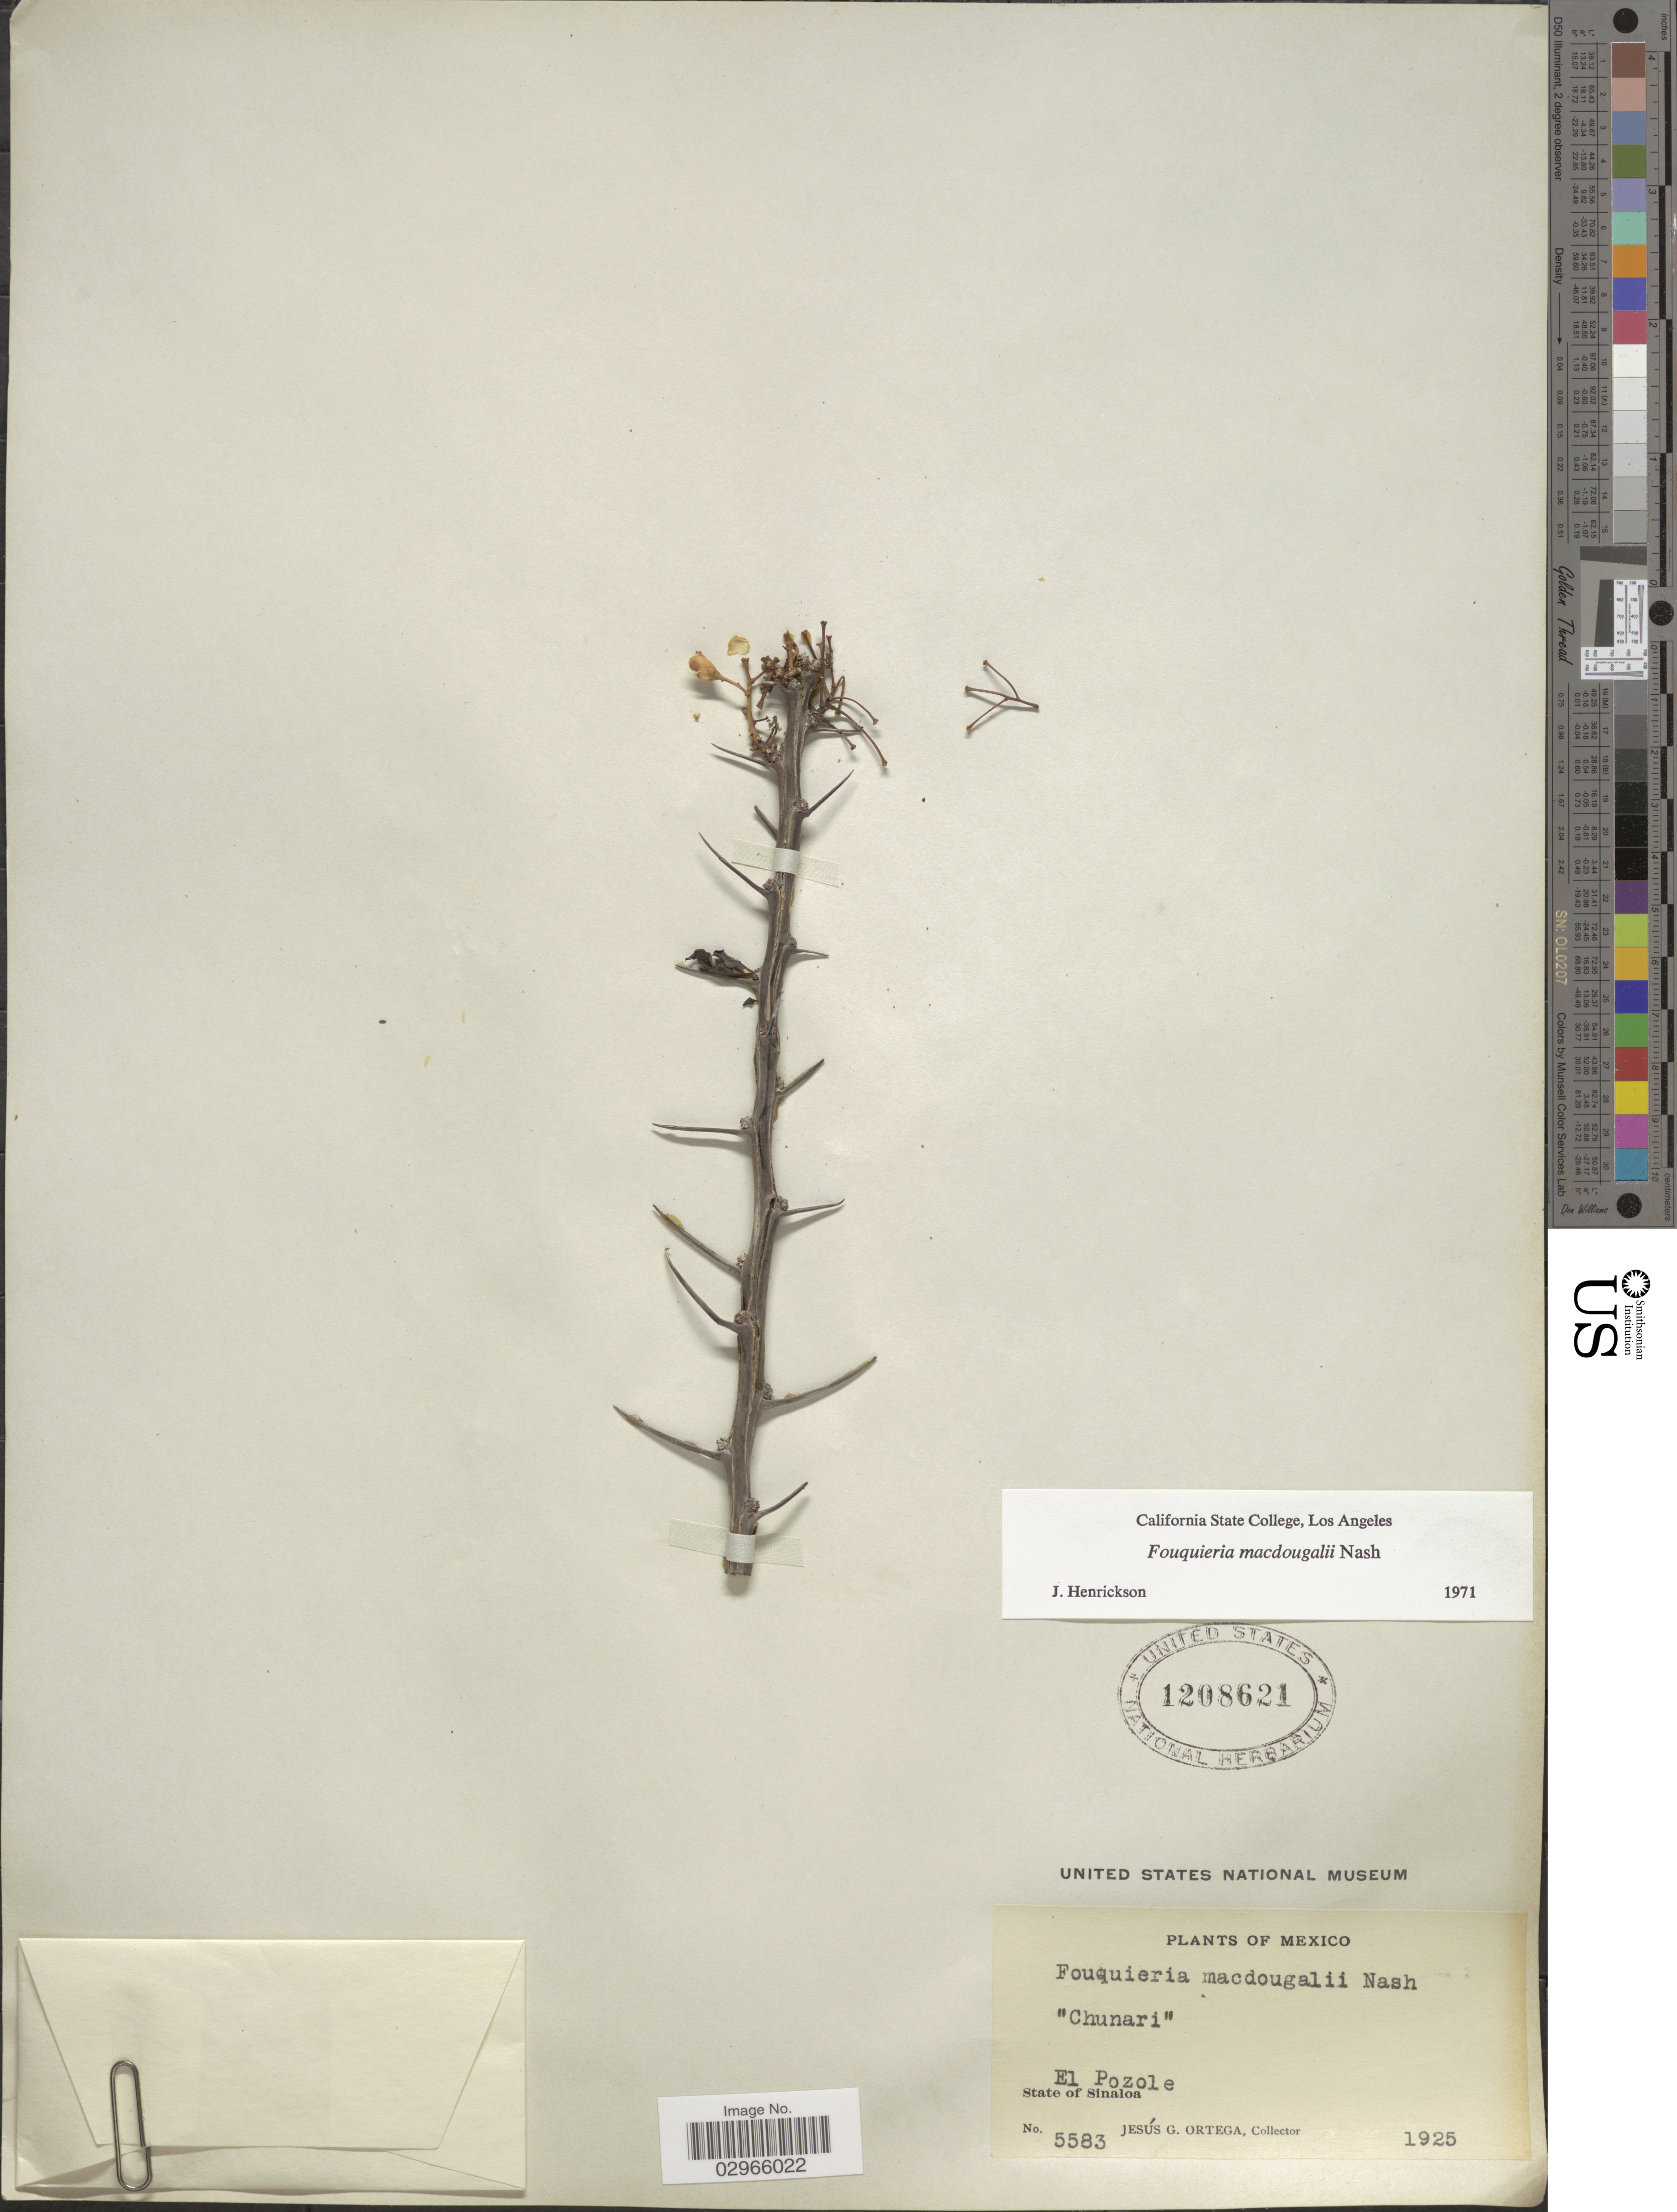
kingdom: Plantae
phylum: Tracheophyta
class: Magnoliopsida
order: Ericales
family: Fouquieriaceae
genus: Fouquieria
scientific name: Fouquieria macdougalii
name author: Nash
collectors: J. Ortega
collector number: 5583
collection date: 1925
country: Mexico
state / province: Sinaloa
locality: El Pozole.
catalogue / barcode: US 1208621